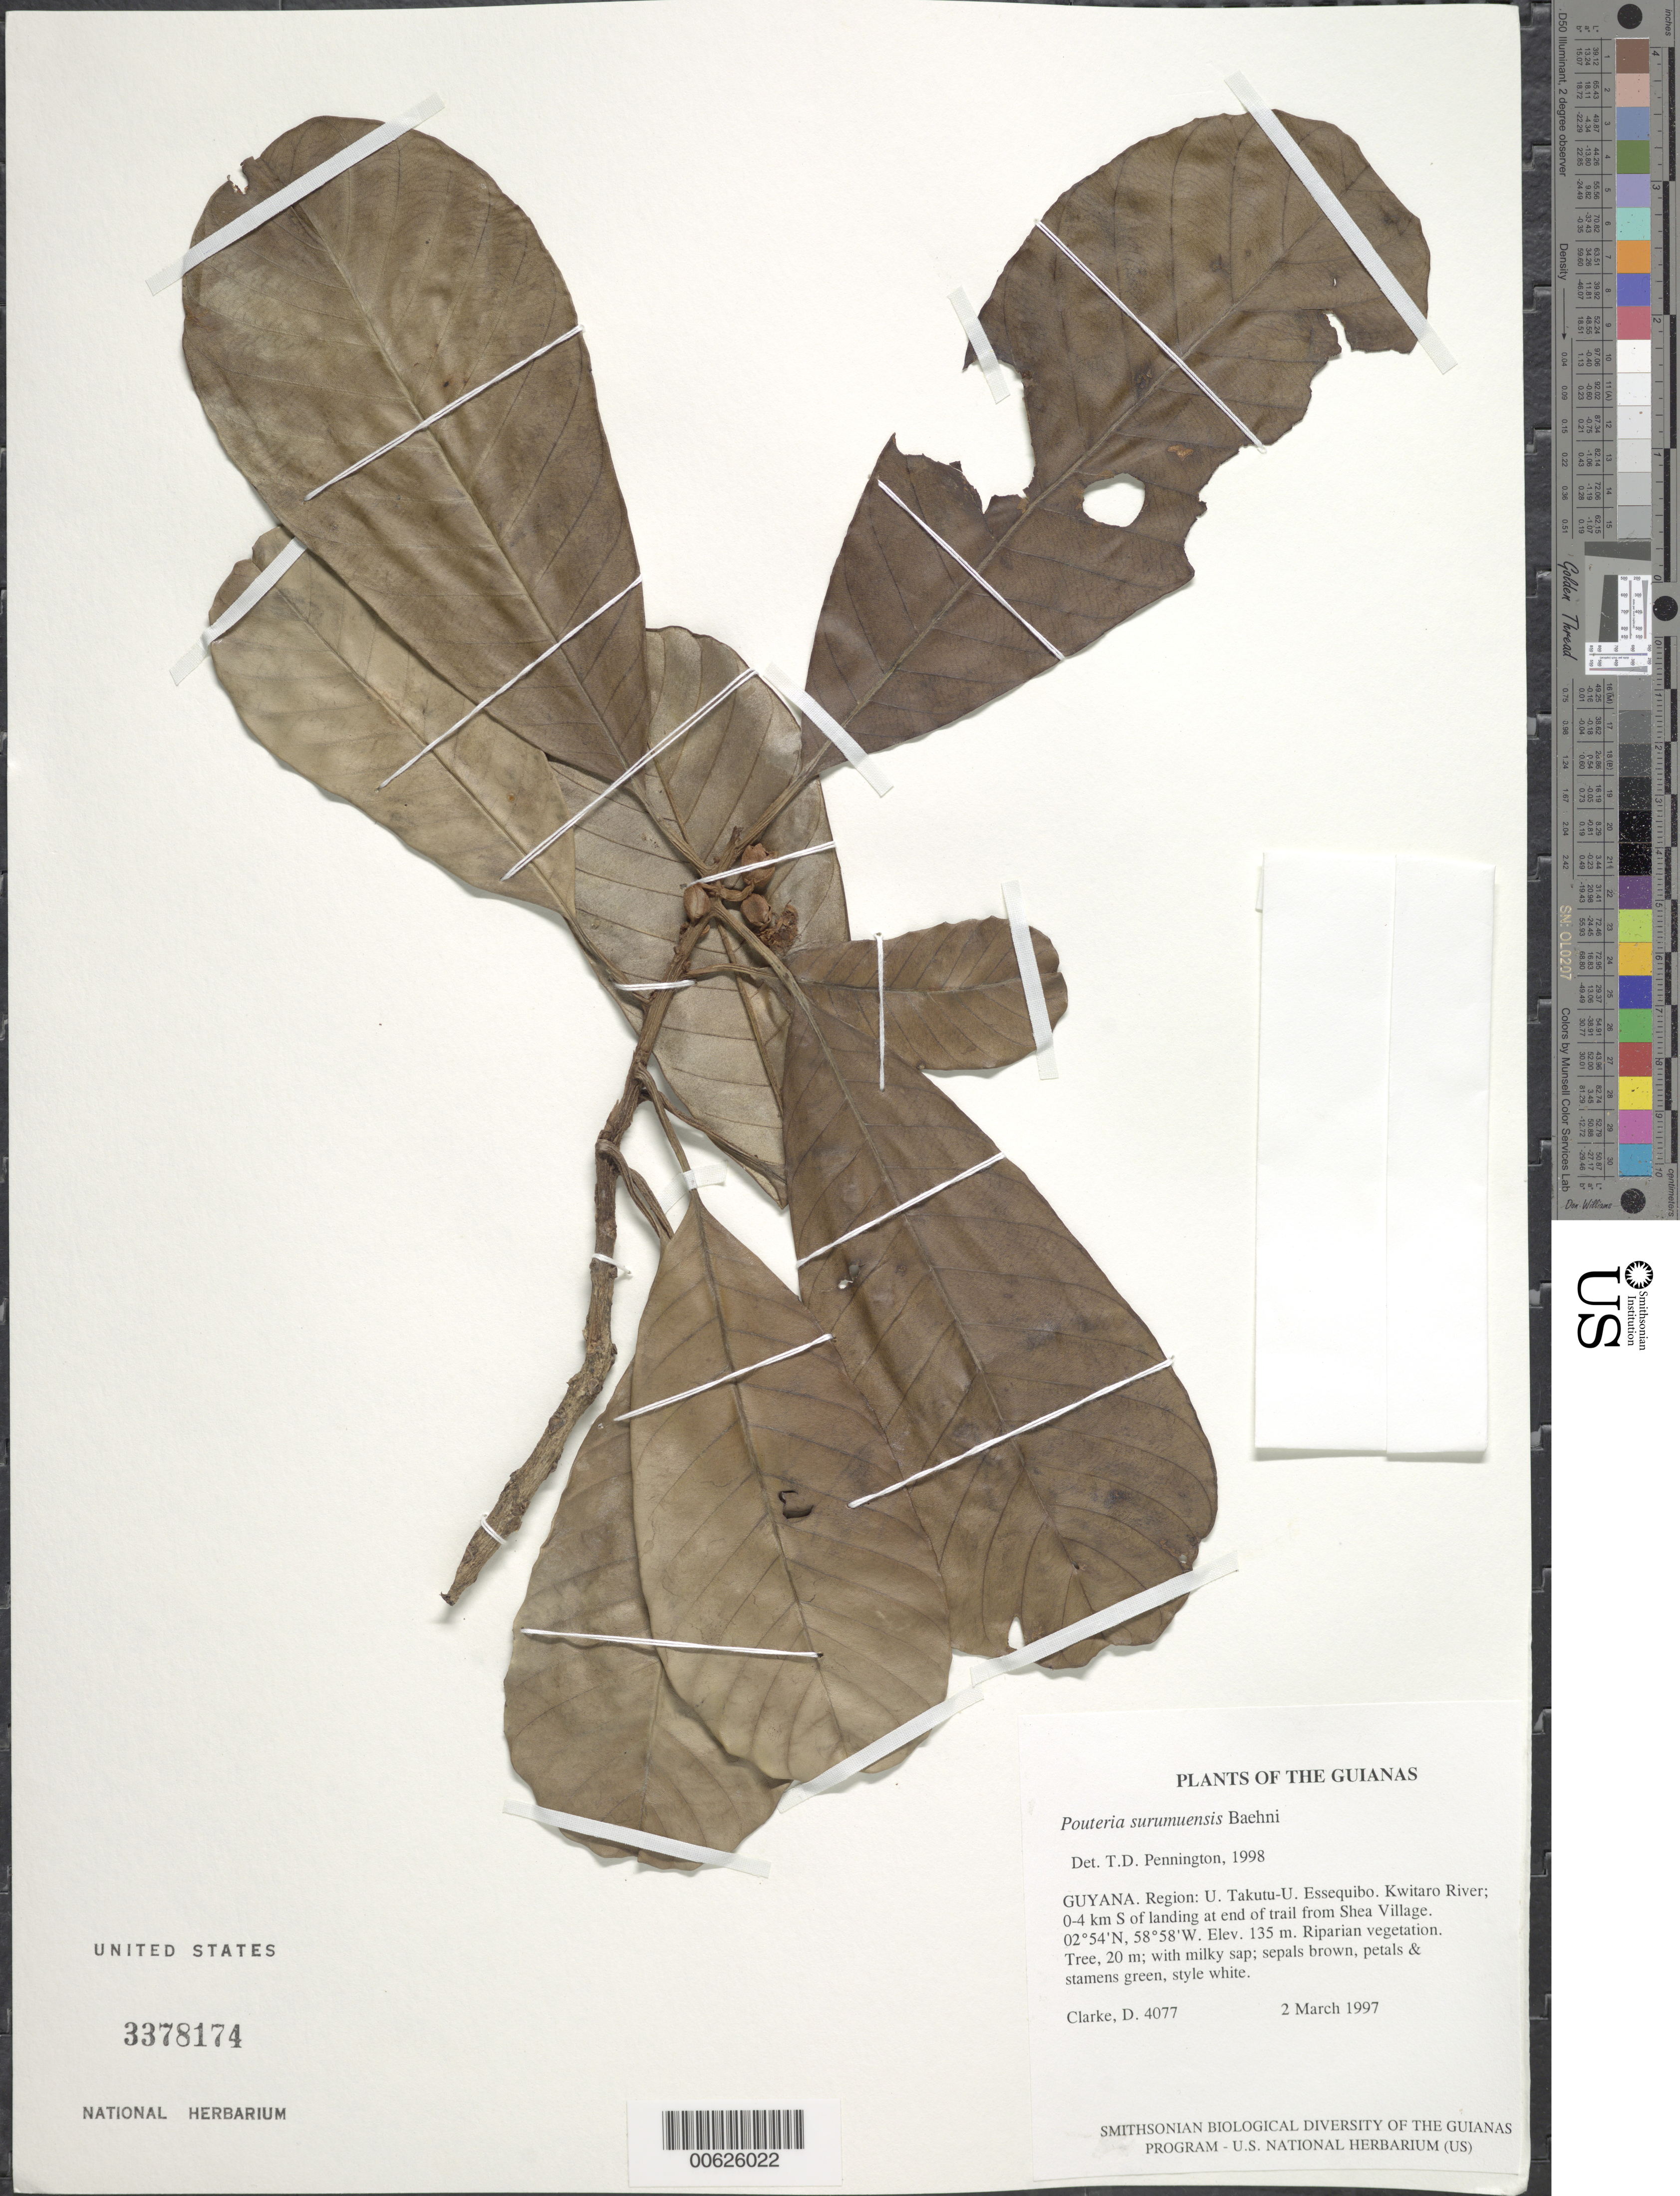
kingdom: Plantae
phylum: Tracheophyta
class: Magnoliopsida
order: Ericales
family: Sapotaceae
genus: Pouteria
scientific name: Pouteria surumuensis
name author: Baehni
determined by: Pennington, T. D., (K)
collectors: H. D. Clarke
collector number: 4077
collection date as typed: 2 March 1997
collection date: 1997-03-02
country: Guyana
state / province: U. Takutu-U. Essequibo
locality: Kwitaro River; 0-4 km S of landing at end of trail from Shea Village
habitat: Riparian vegetation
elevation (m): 135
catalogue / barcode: US 3378174